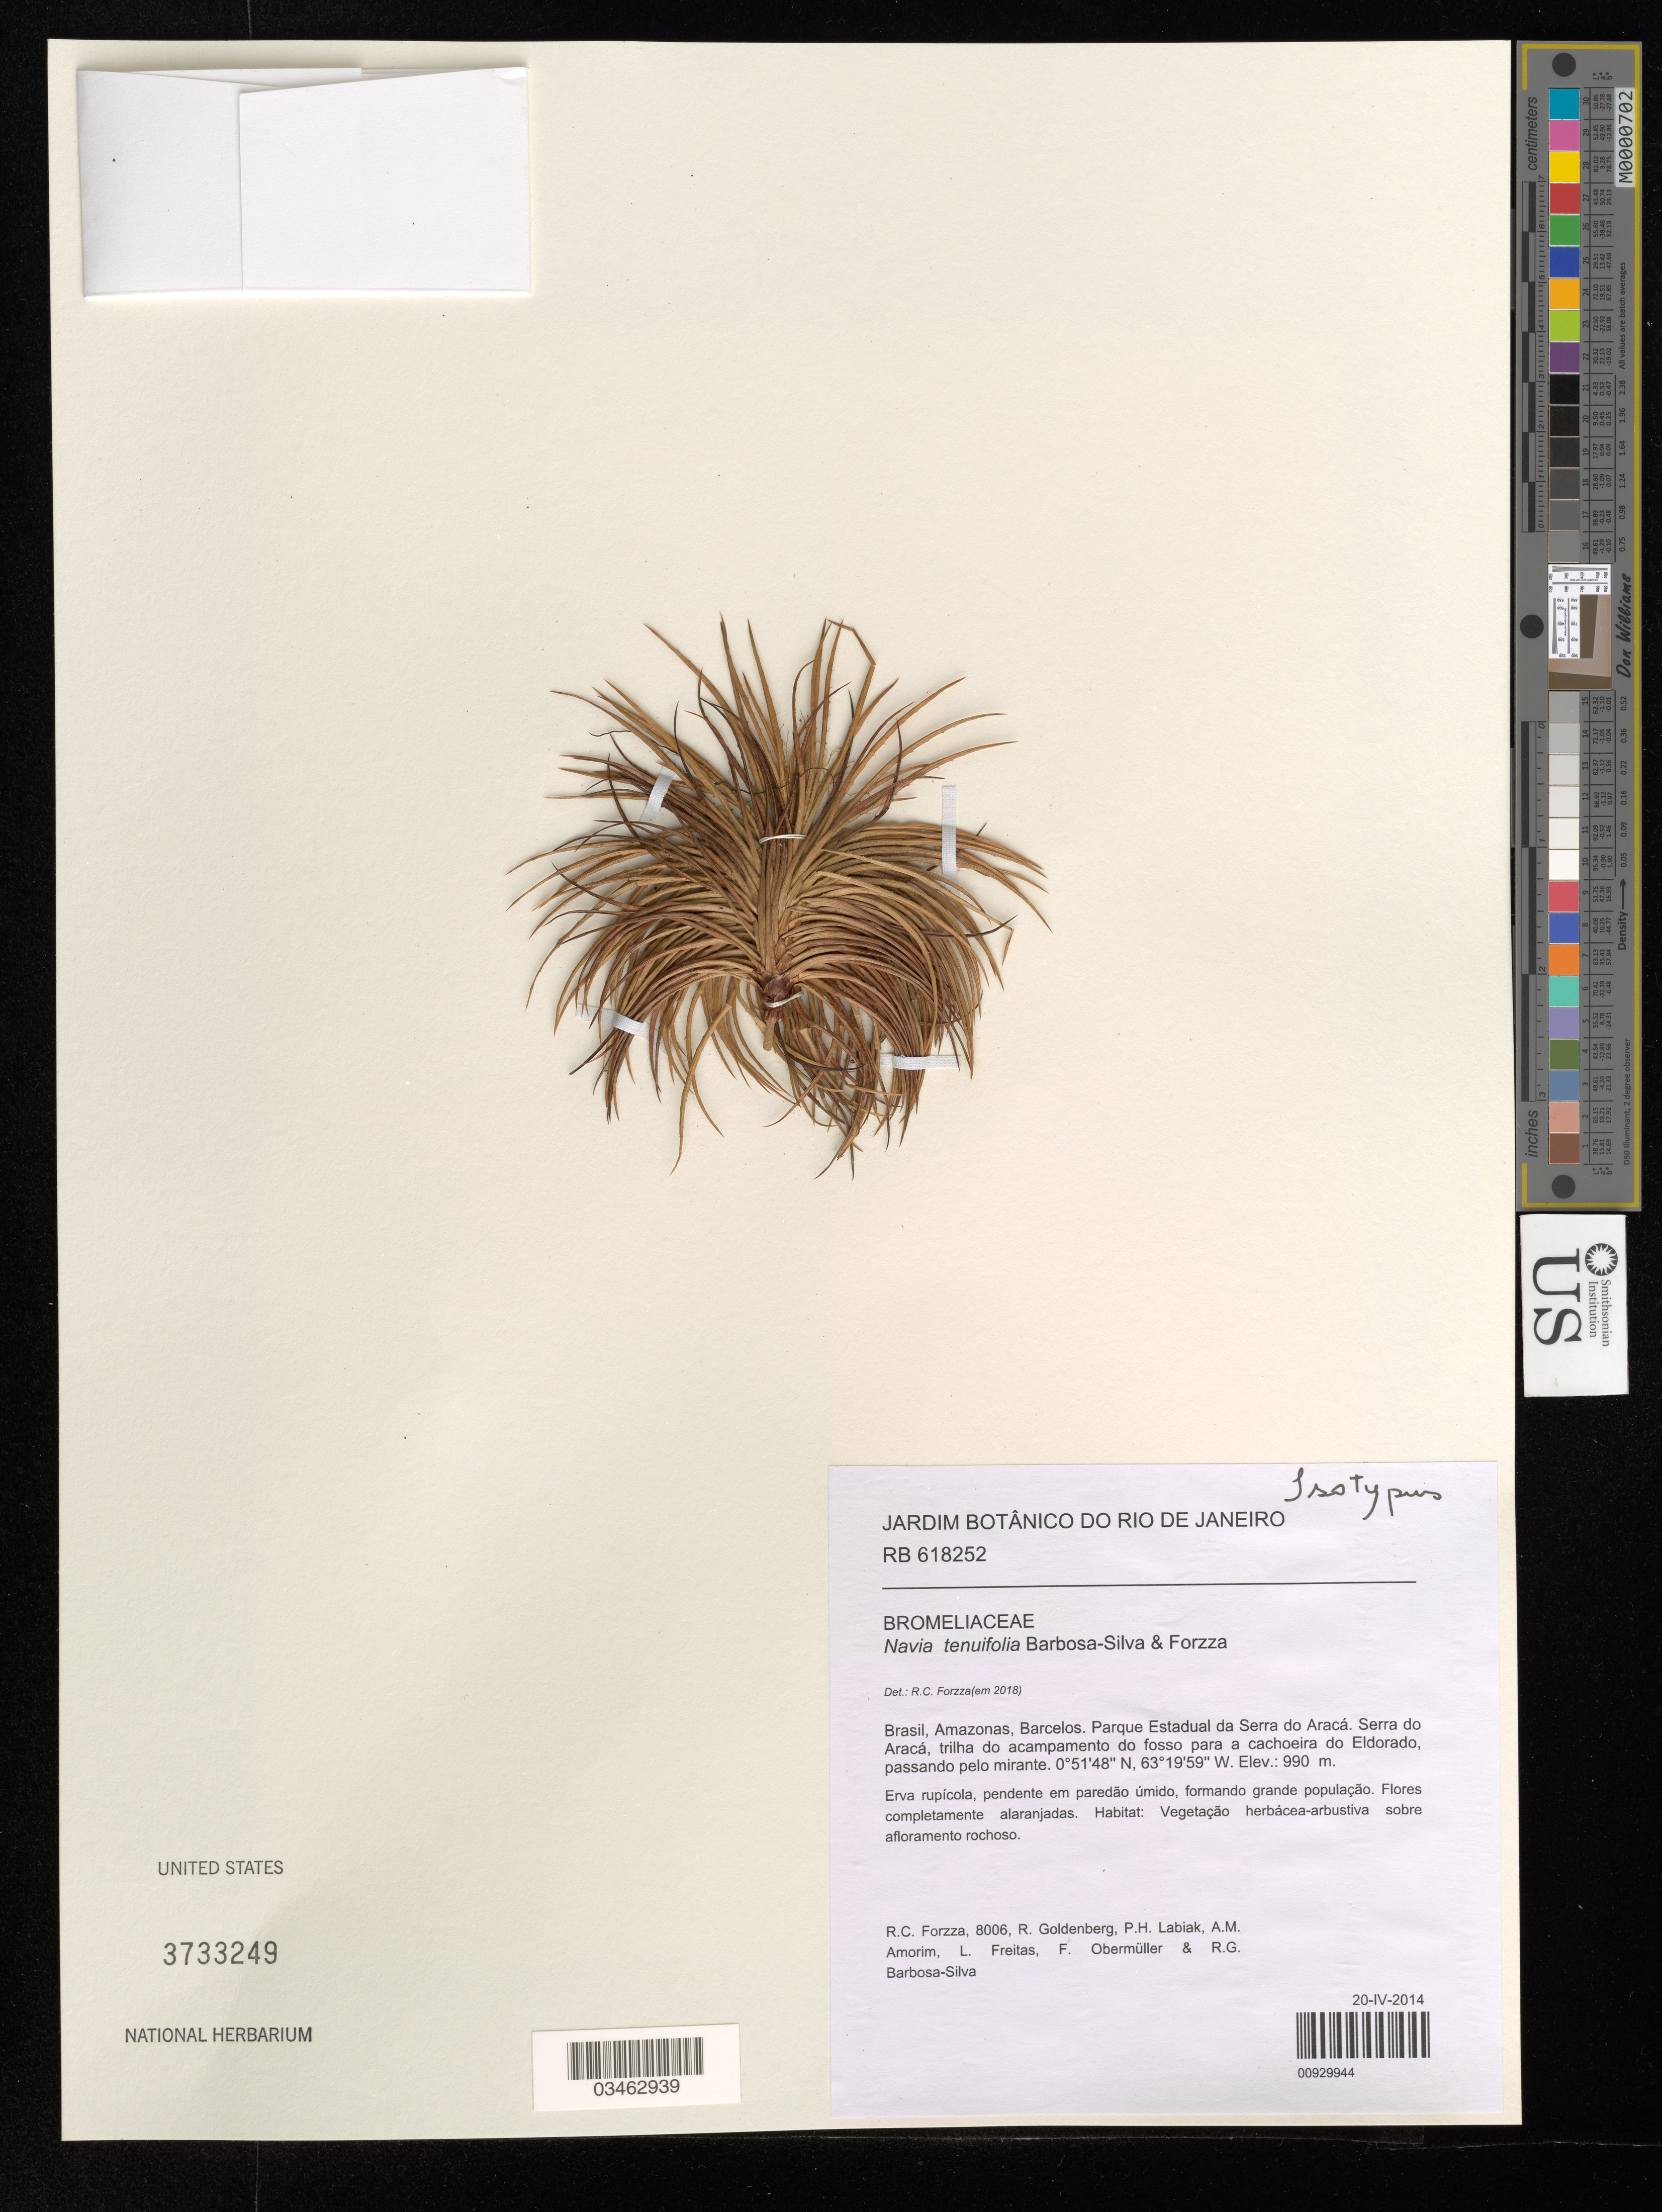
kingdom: Plantae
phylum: Tracheophyta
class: Liliopsida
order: Poales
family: Bromeliaceae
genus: Navia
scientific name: Navia tenuifolia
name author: Barbosa-Silva & Forzza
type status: Isotype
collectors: R. C. Forzza, R. Goldenberg, P. H. Labiak, A. M. Amorim, L. Freitas, F. A. Obermuller & R. Barbosa-Silva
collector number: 8006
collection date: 2014-04-20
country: Brazil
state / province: Amazonas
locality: Barcelos, Margens do Rio Negro.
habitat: Vegetacao herbacea-arbustiva sobre afloramento rochoso.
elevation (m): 990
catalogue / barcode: US 3733249